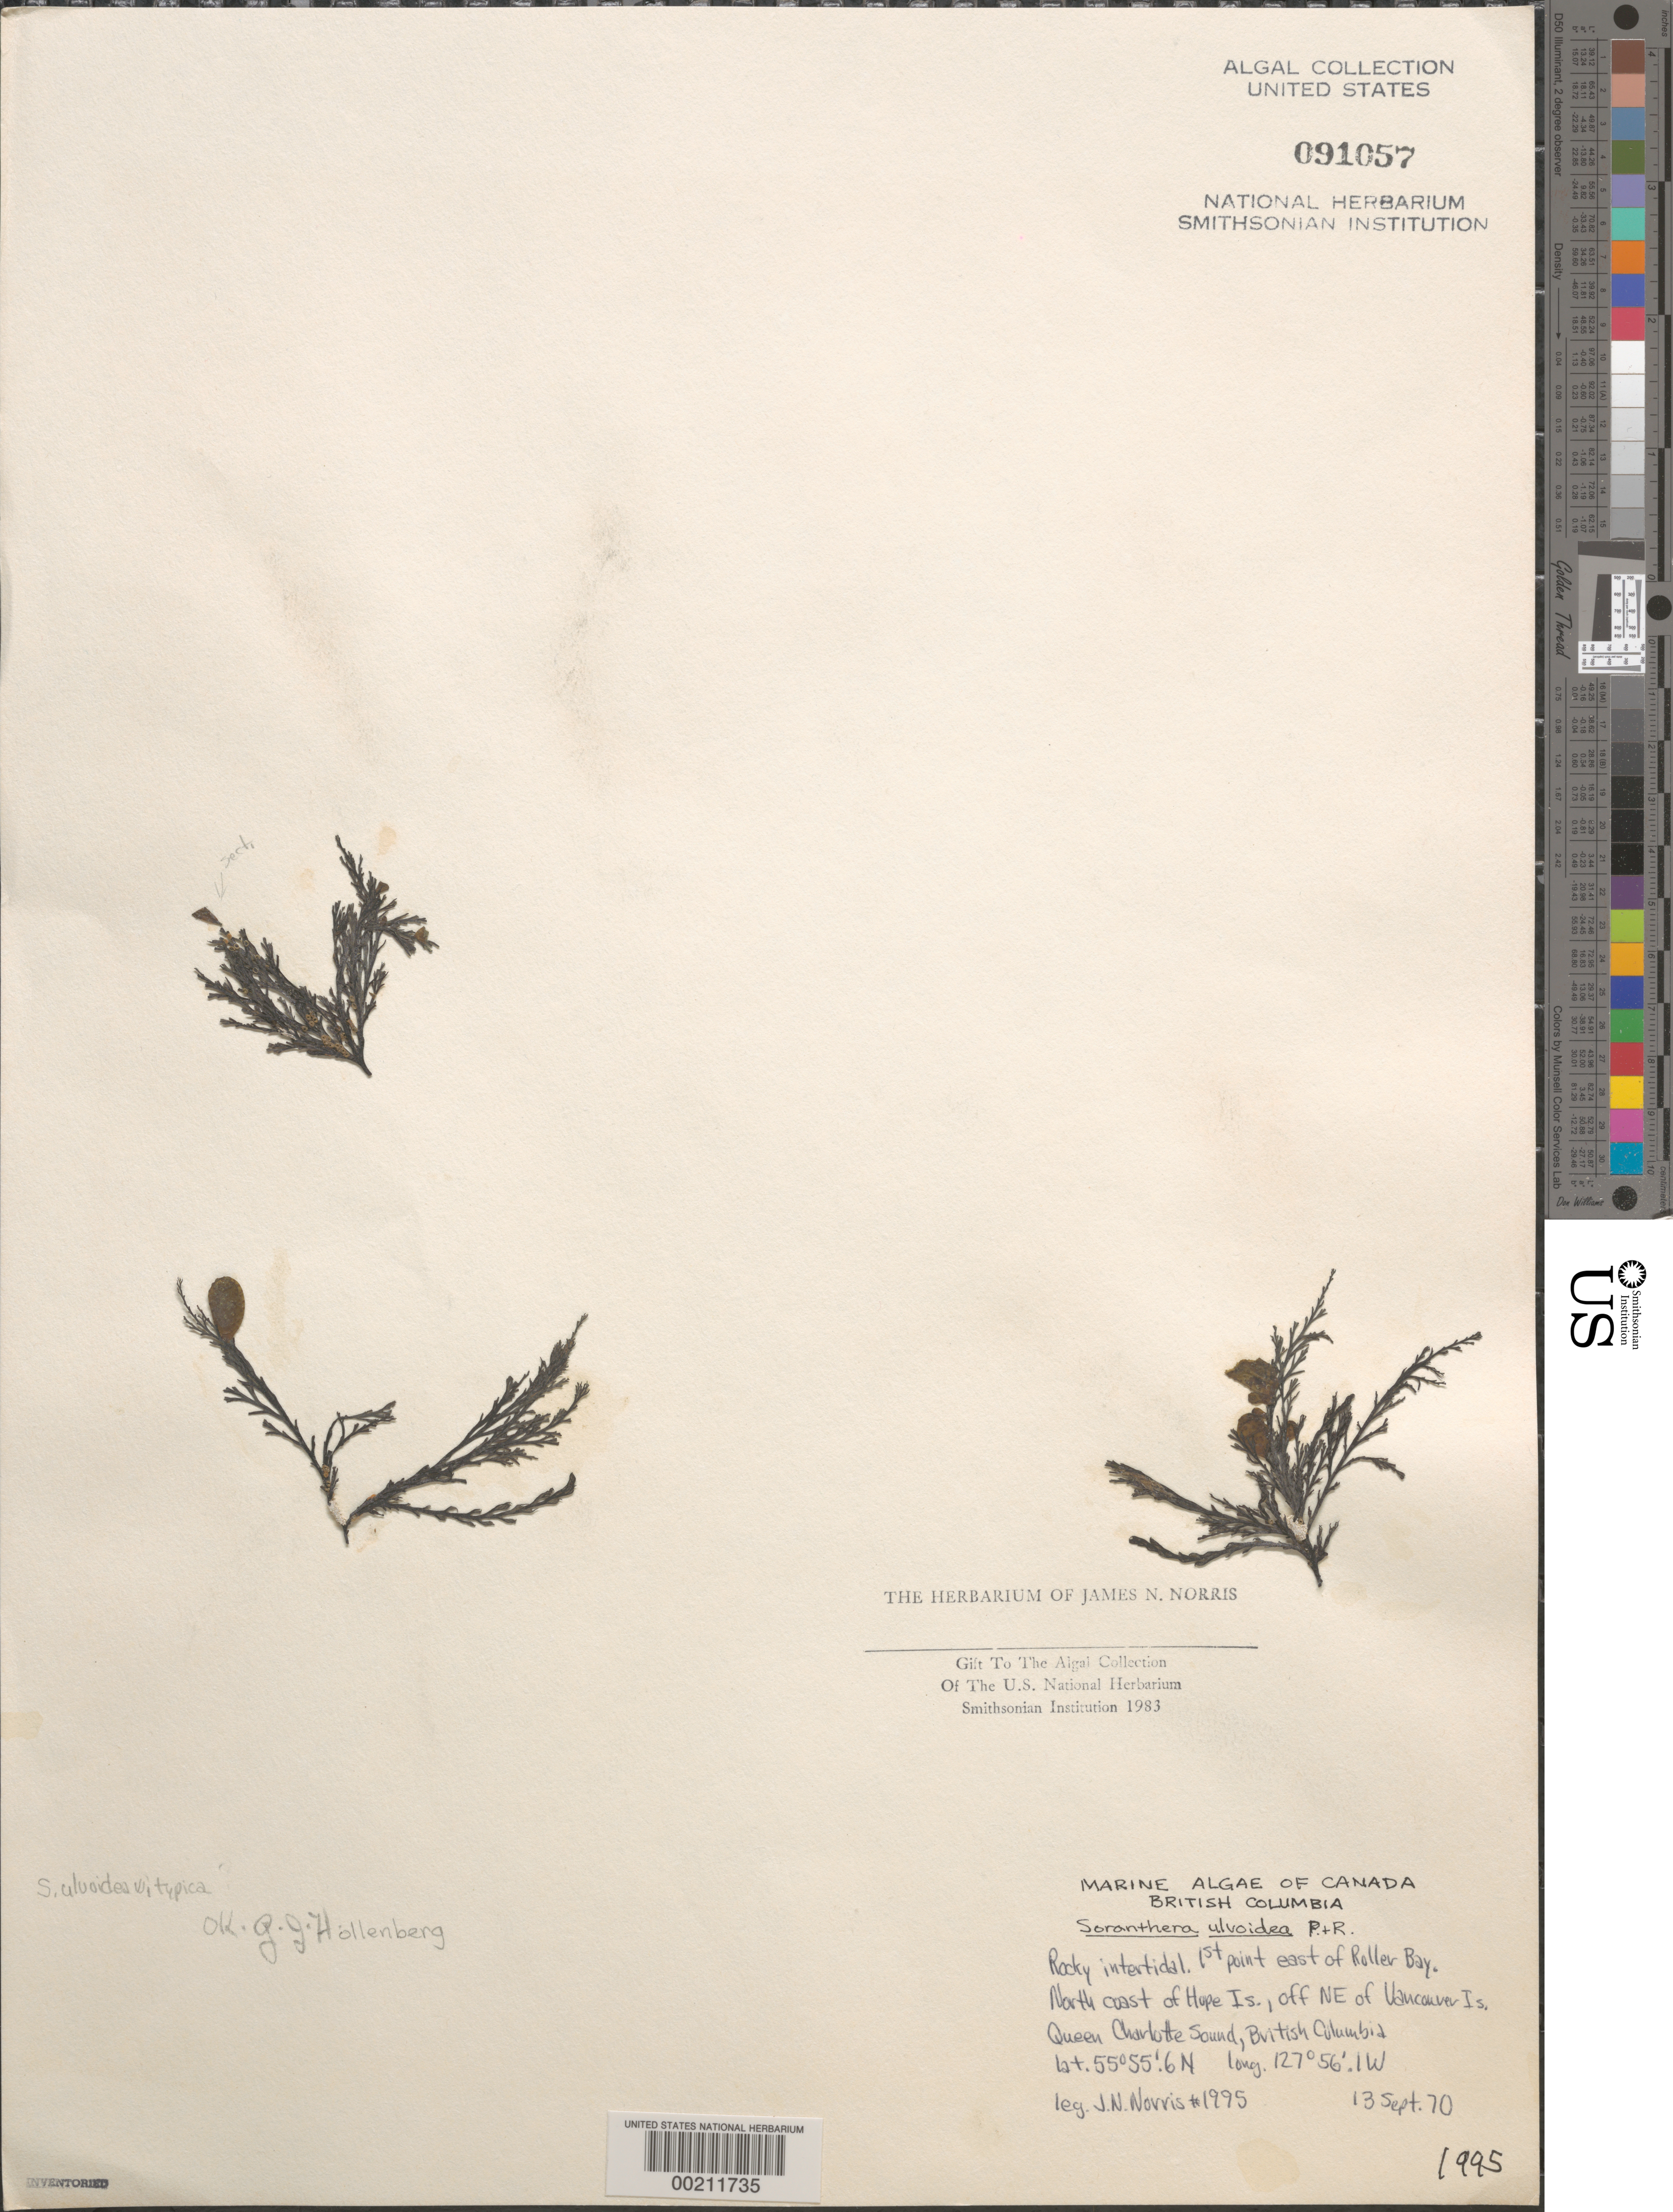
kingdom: Chromista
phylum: Ochrophyta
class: Phaeophyceae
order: Dictyosiphonales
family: Punctariaceae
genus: Soranthera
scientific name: Soranthera ulvoidea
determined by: Hollenberg, George J.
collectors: J. N. Norris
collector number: JN-1955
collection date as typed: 13 Sep 1970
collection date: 1970-09-13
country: Canada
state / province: British Columbia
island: Hope Island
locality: Queen Charlotte Sound, east of Roller Bay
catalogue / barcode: US 91057